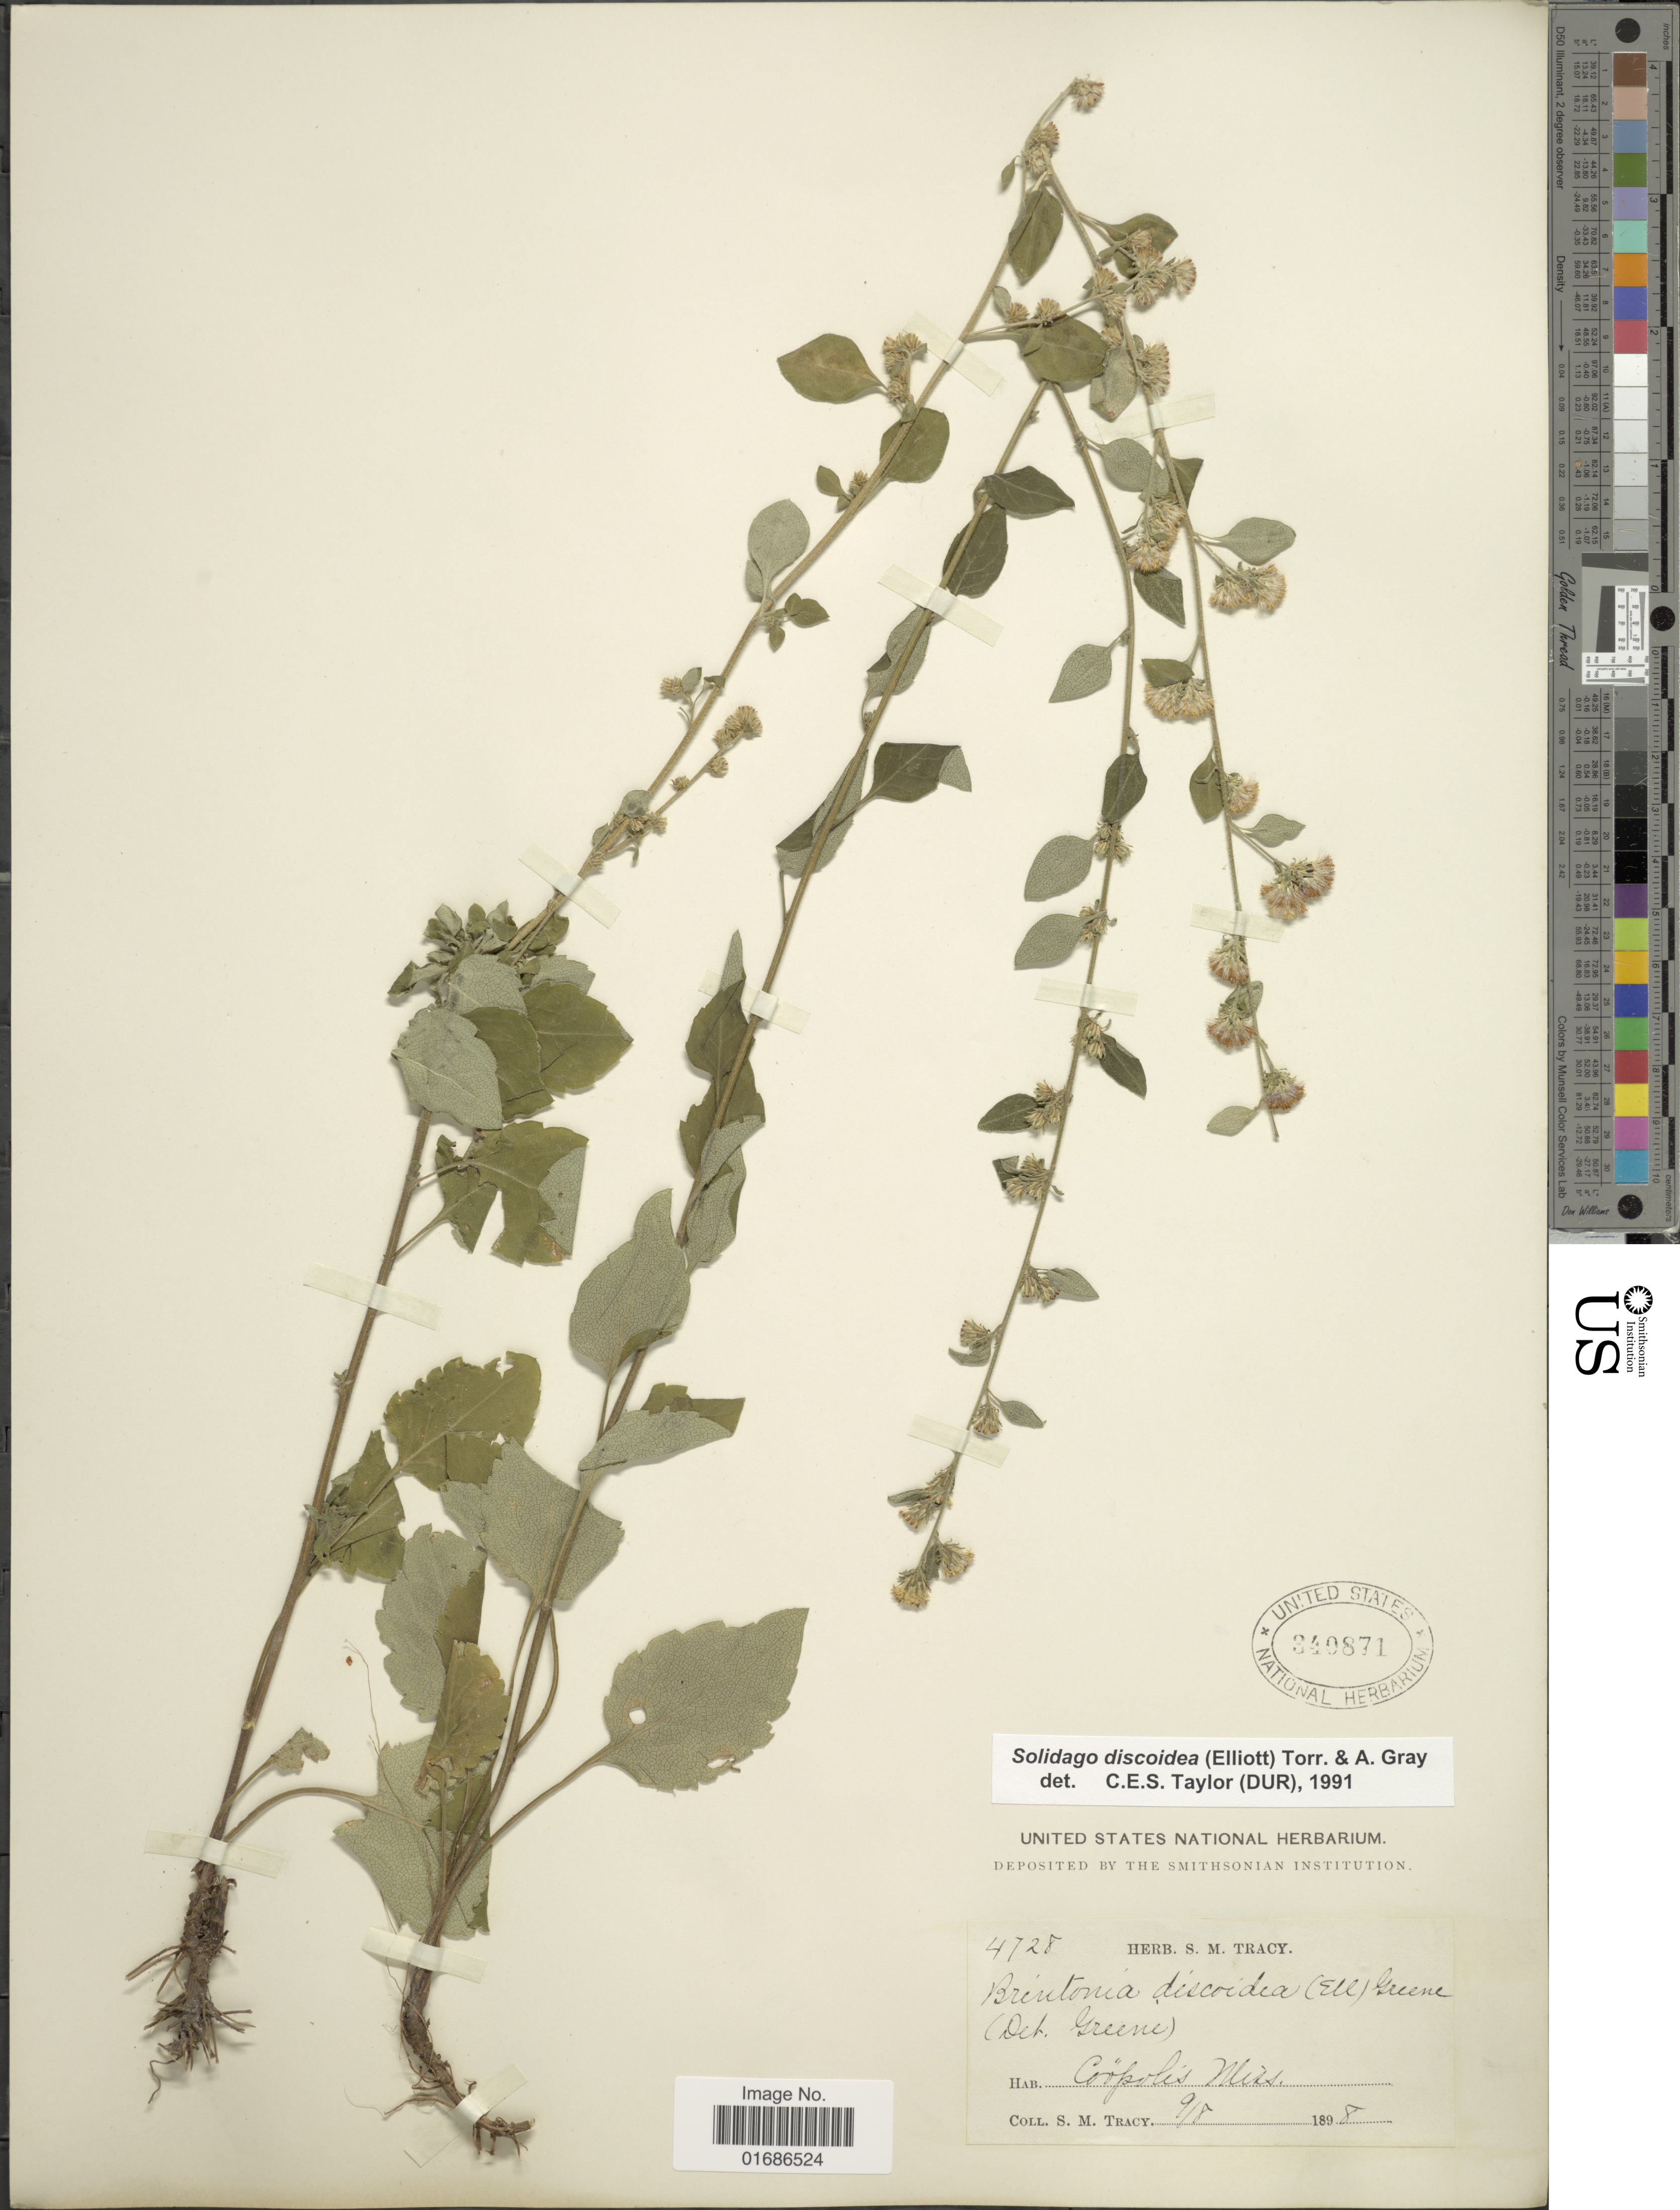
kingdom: Plantae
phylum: Tracheophyta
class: Magnoliopsida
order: Asterales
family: Asteraceae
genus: Solidago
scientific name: Solidago discoidea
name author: (Elliott) Torr. & A. Gray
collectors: S. M. Tracy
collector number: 4728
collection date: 1898-08-09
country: United States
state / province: Mississippi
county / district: Harrison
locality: Coopolis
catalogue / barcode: US 340871